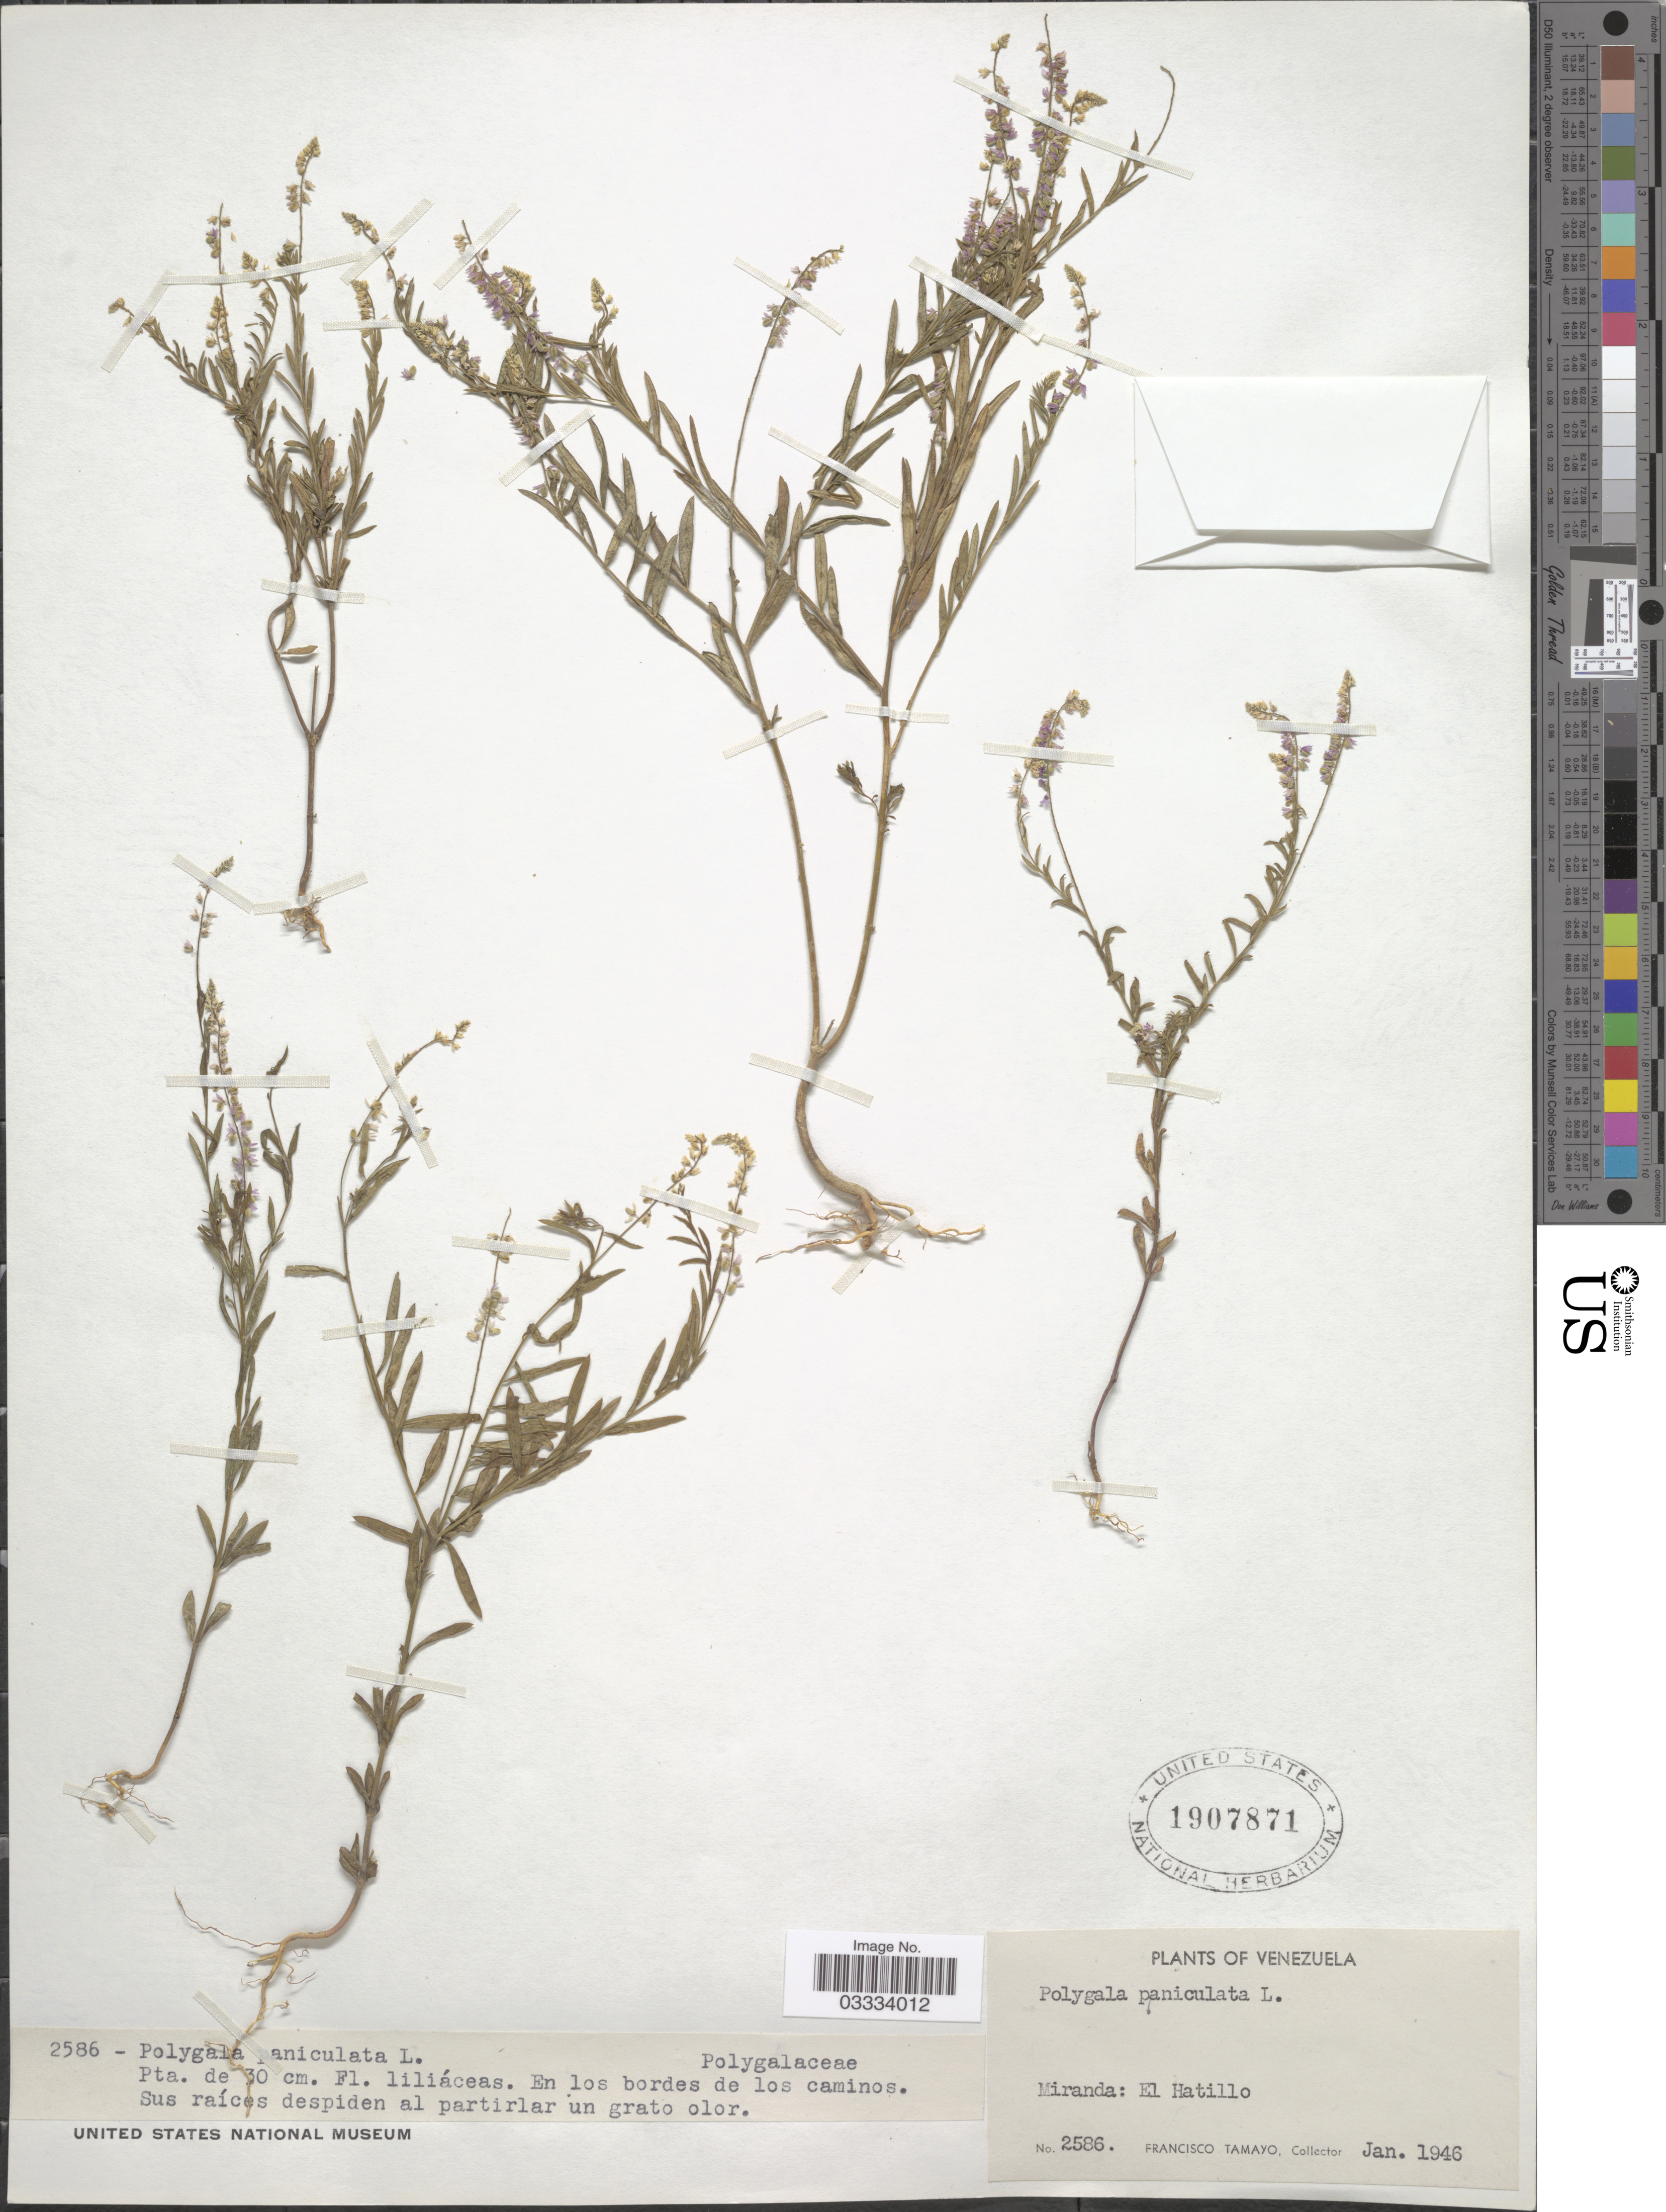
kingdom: Plantae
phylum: Tracheophyta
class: Magnoliopsida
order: Fabales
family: Polygalaceae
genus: Polygala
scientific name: Polygala paniculata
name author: L.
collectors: F. Tamayo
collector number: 2586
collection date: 1946-01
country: Venezuela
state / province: Miranda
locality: El Hatillo.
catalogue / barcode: US 1907871